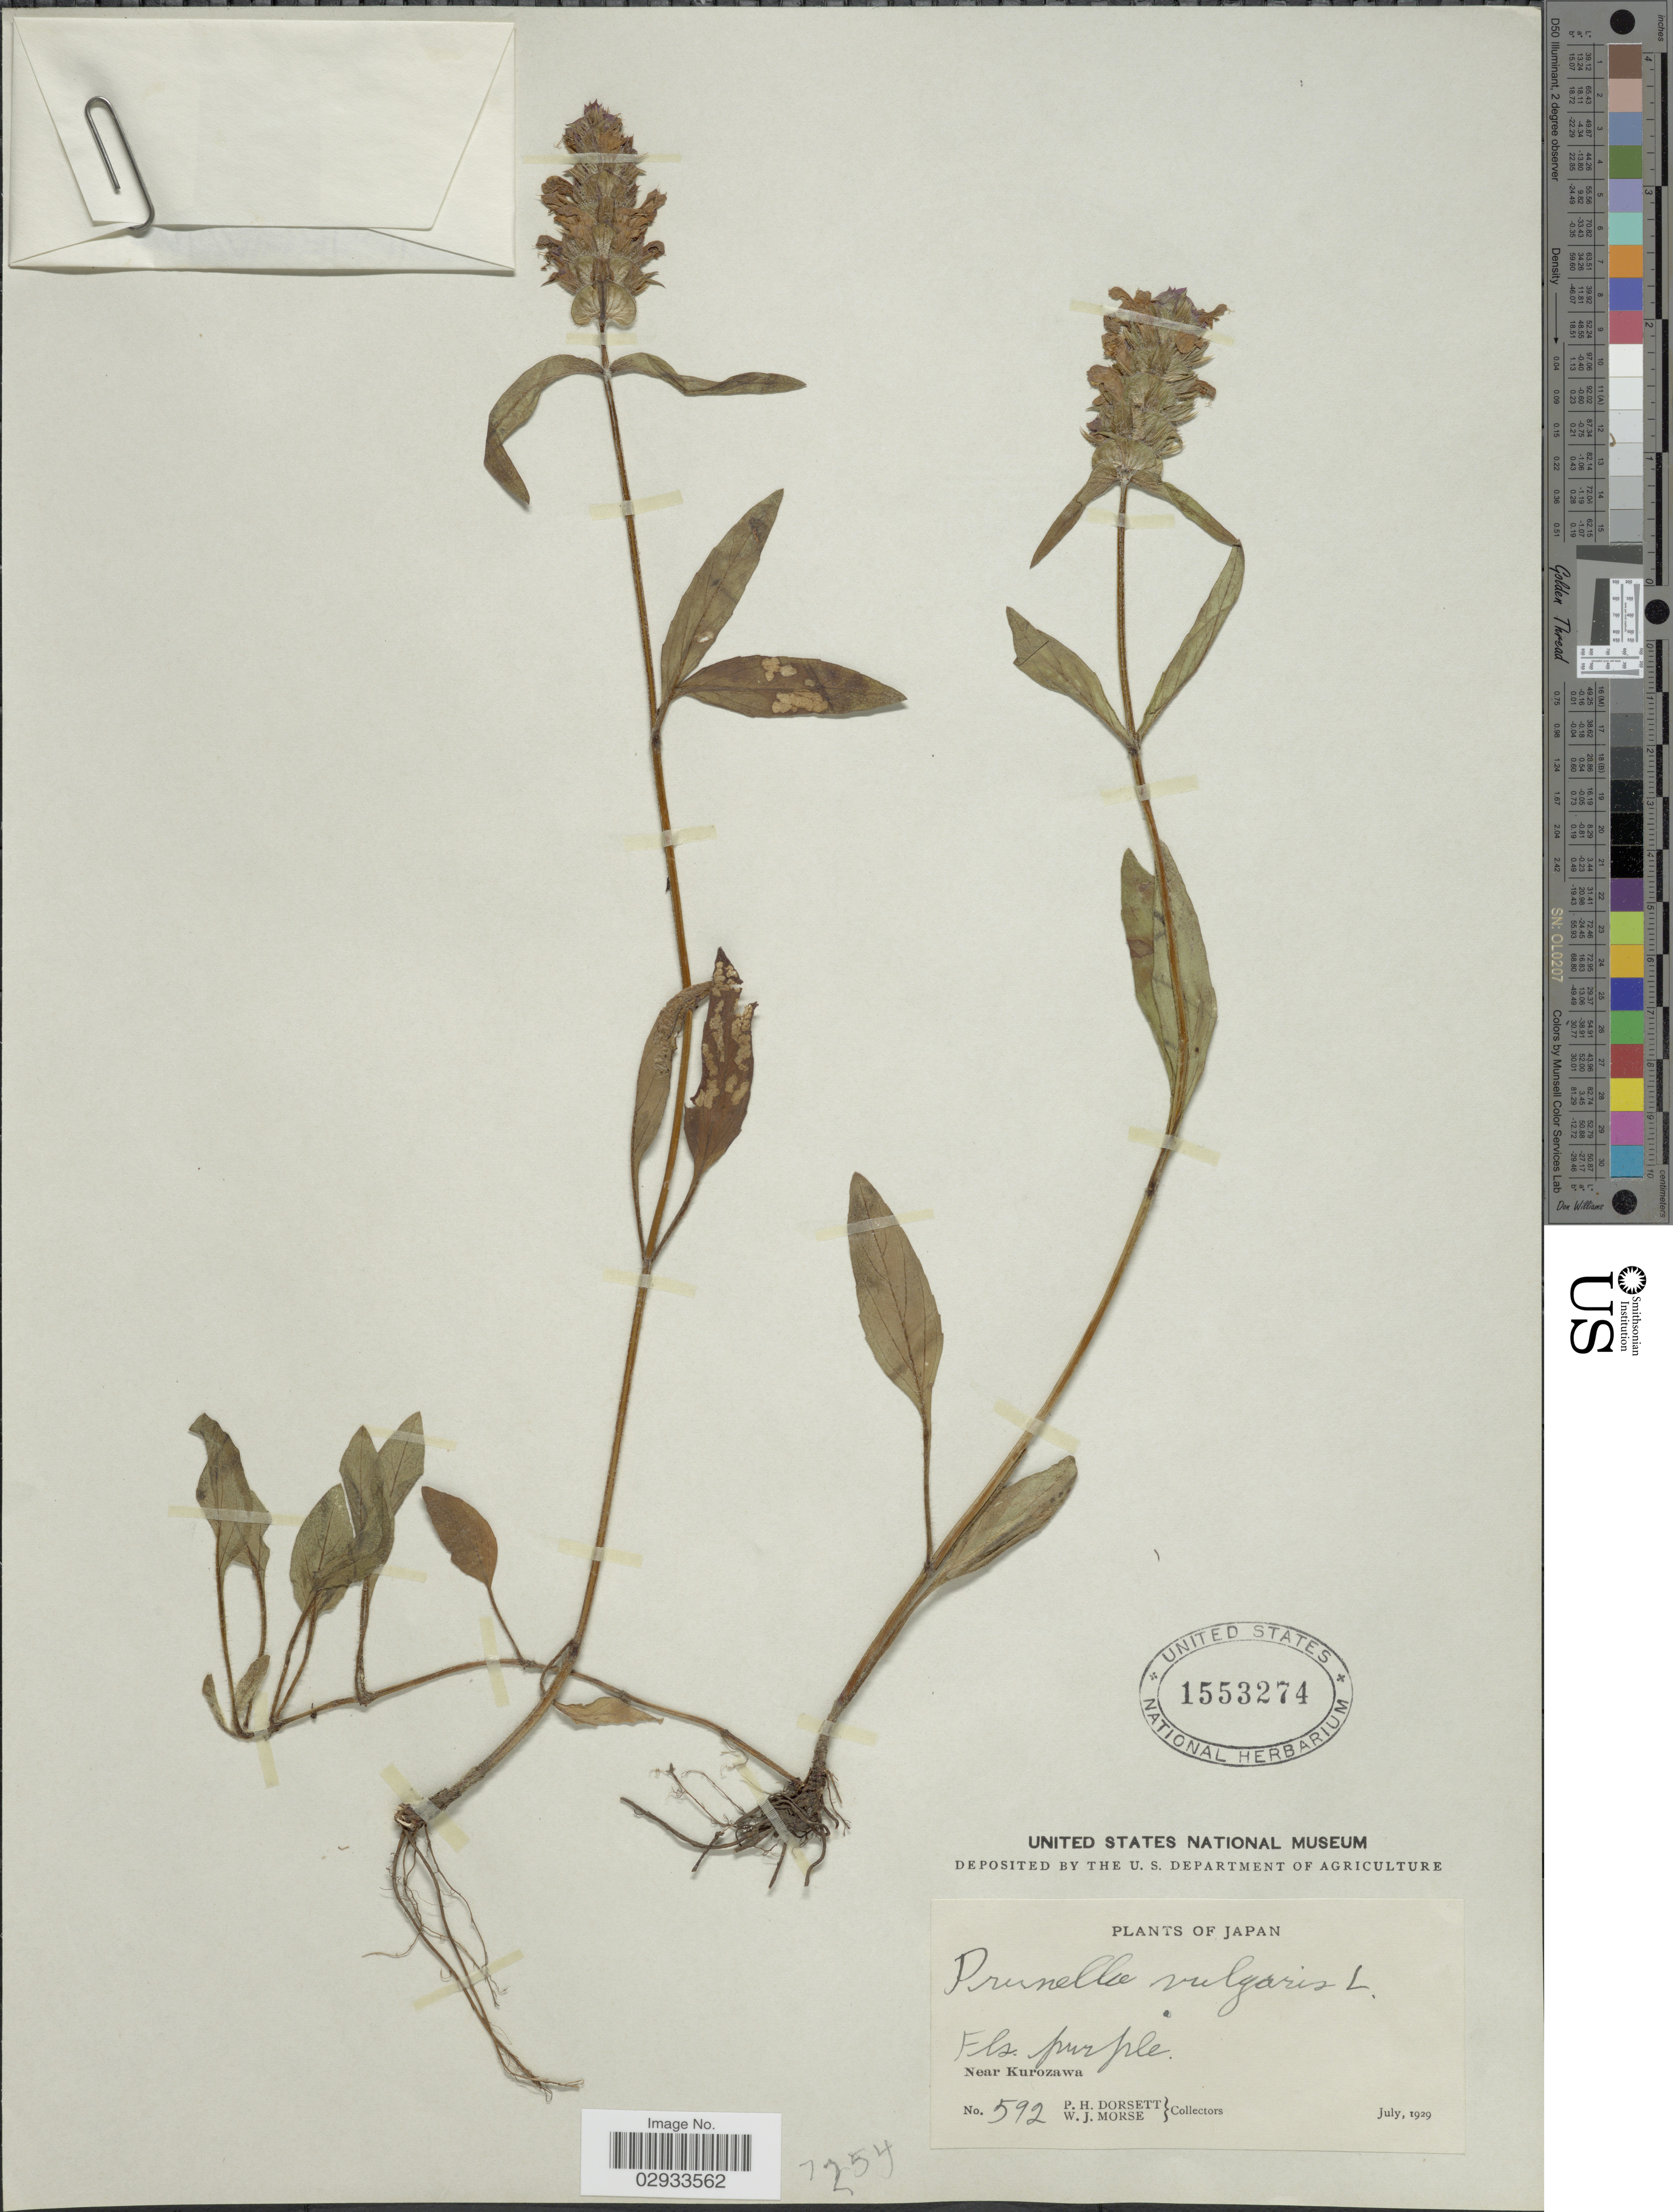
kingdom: Plantae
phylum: Tracheophyta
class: Magnoliopsida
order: Lamiales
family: Lamiaceae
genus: Prunella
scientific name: Prunella vulgaris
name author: L.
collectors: P. H. Dorsett & W. J. Morse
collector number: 592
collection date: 1929-07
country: Japan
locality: Near Kurozawa.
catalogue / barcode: US 1553274